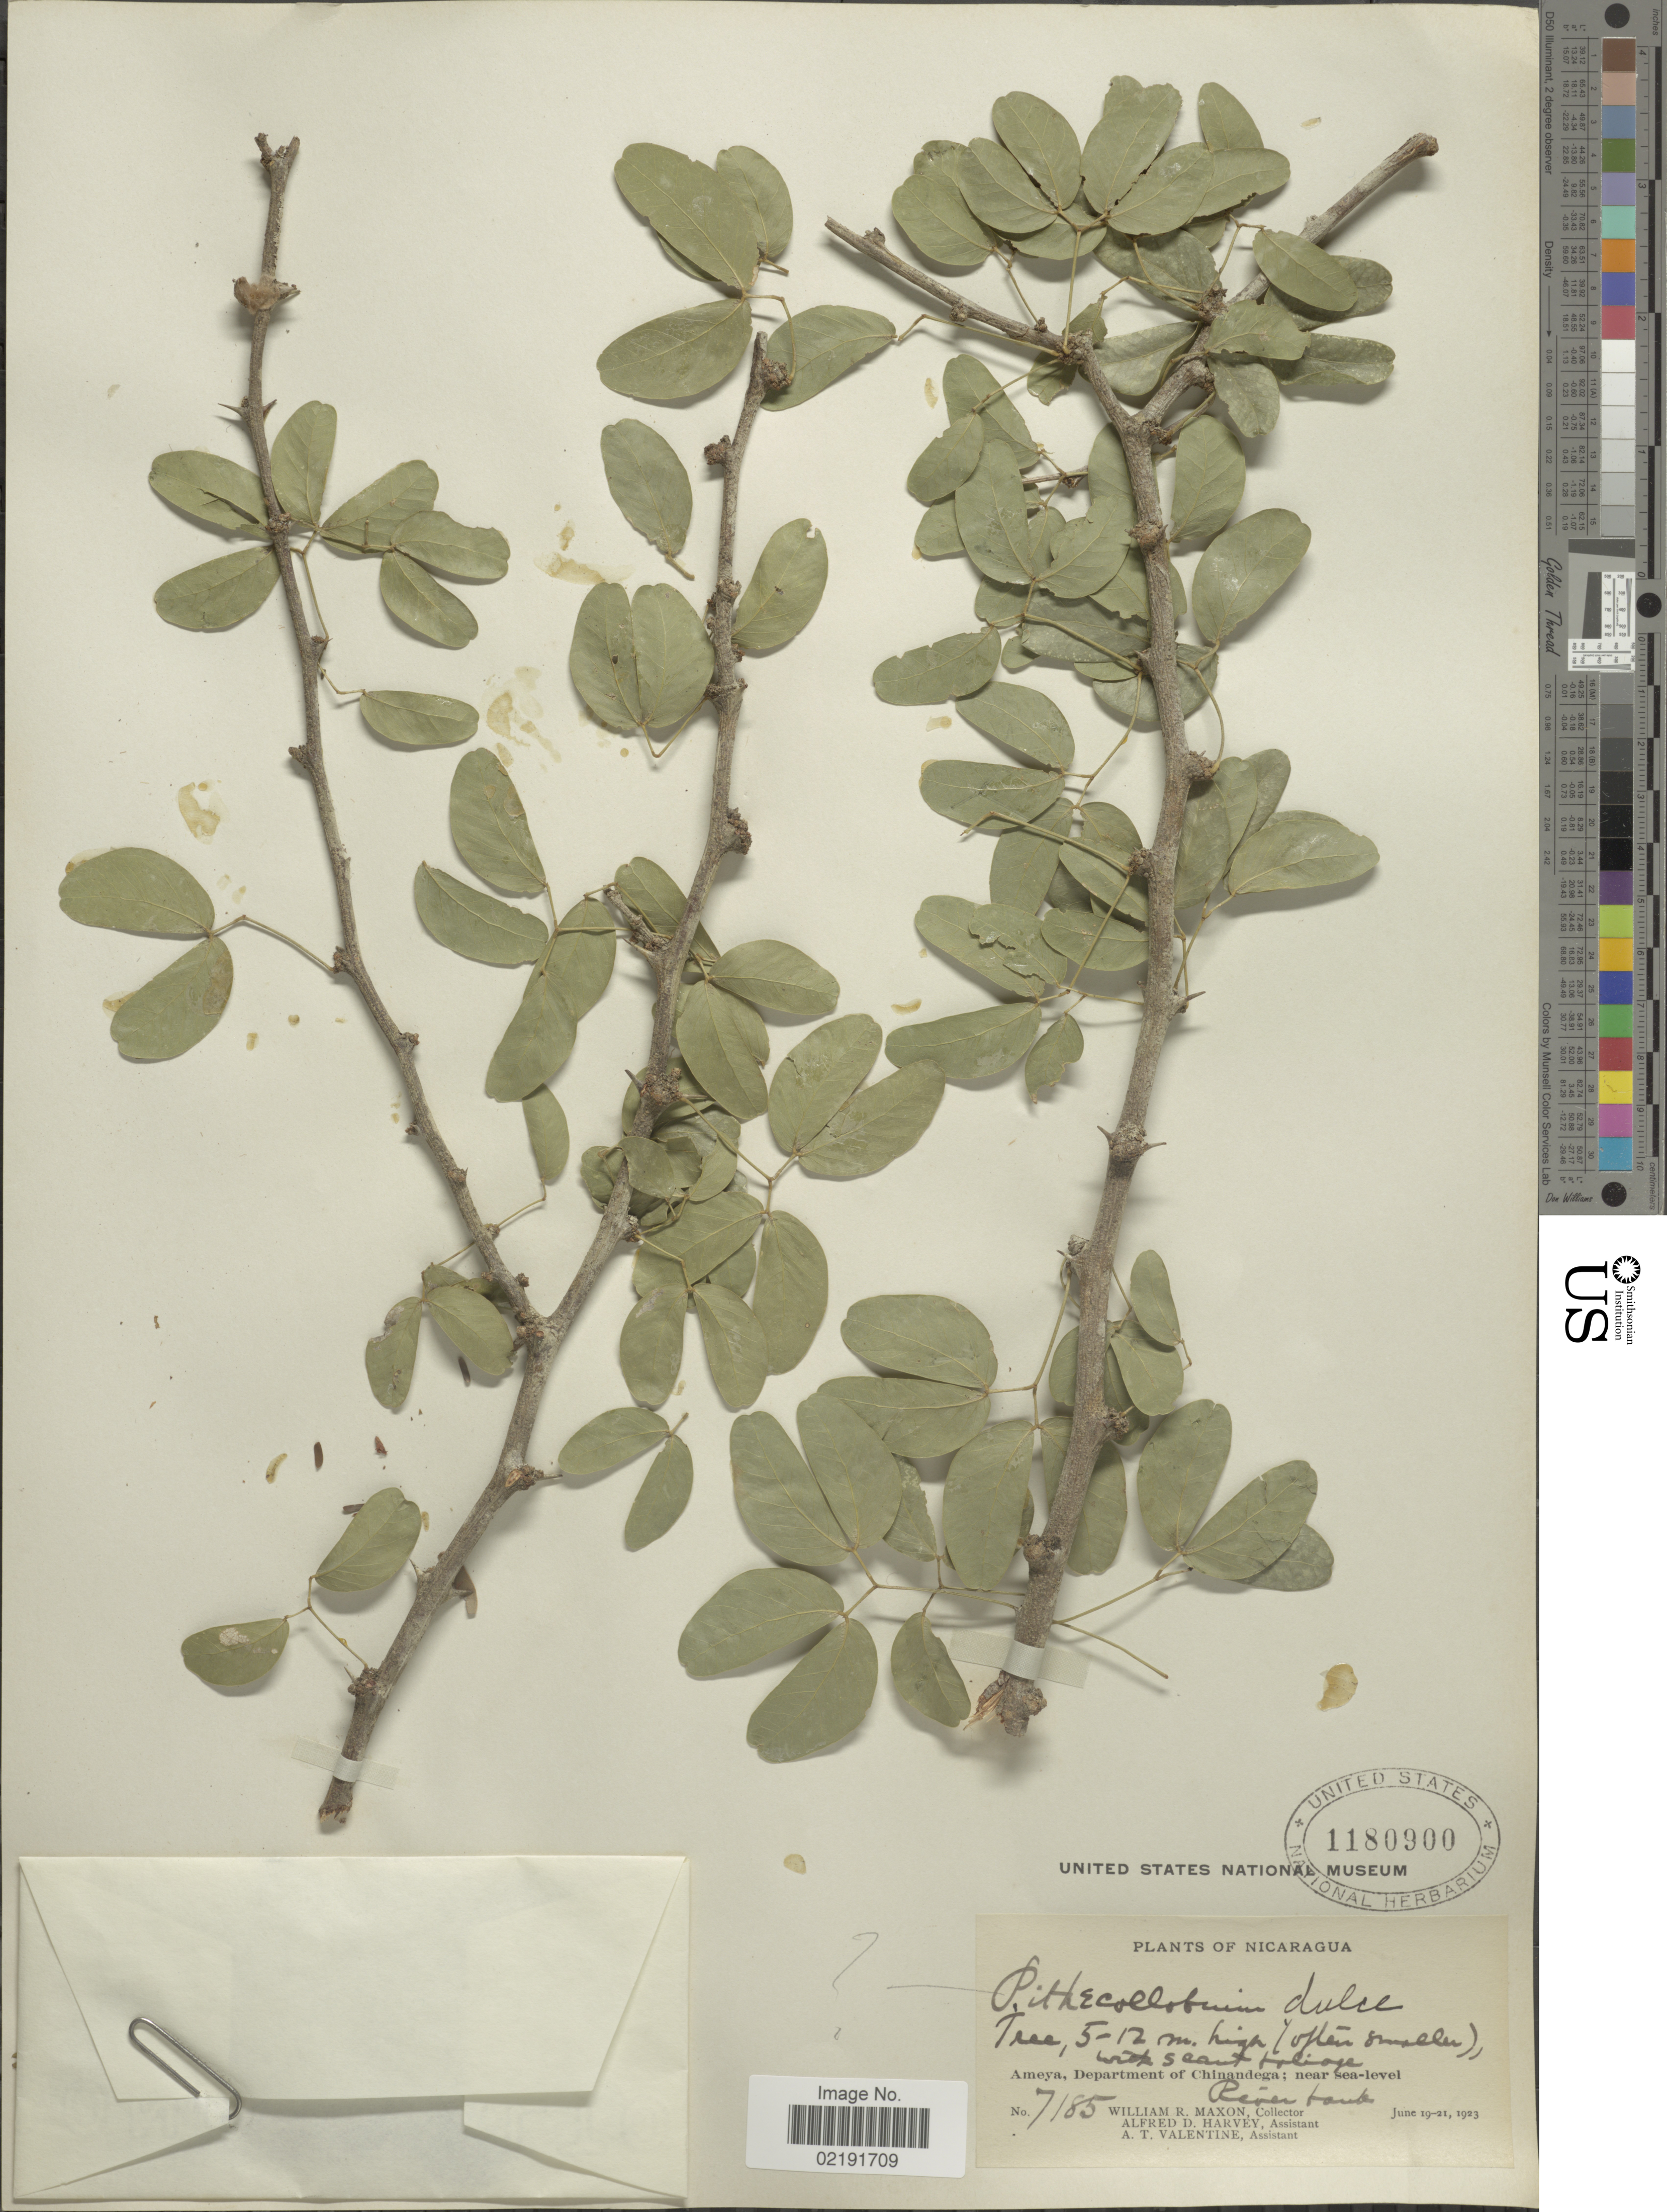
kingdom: Plantae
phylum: Tracheophyta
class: Magnoliopsida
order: Fabales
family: Fabaceae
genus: Pithecellobium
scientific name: Pithecellobium oblongum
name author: Benth.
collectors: W. R. Maxon, A. D. Harvey & A. Valentine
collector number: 7185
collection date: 1923-06-19/1923-06-21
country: Nicaragua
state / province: Chinandega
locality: Ameya, Department of Chinandega. River bank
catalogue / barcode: US 1180900